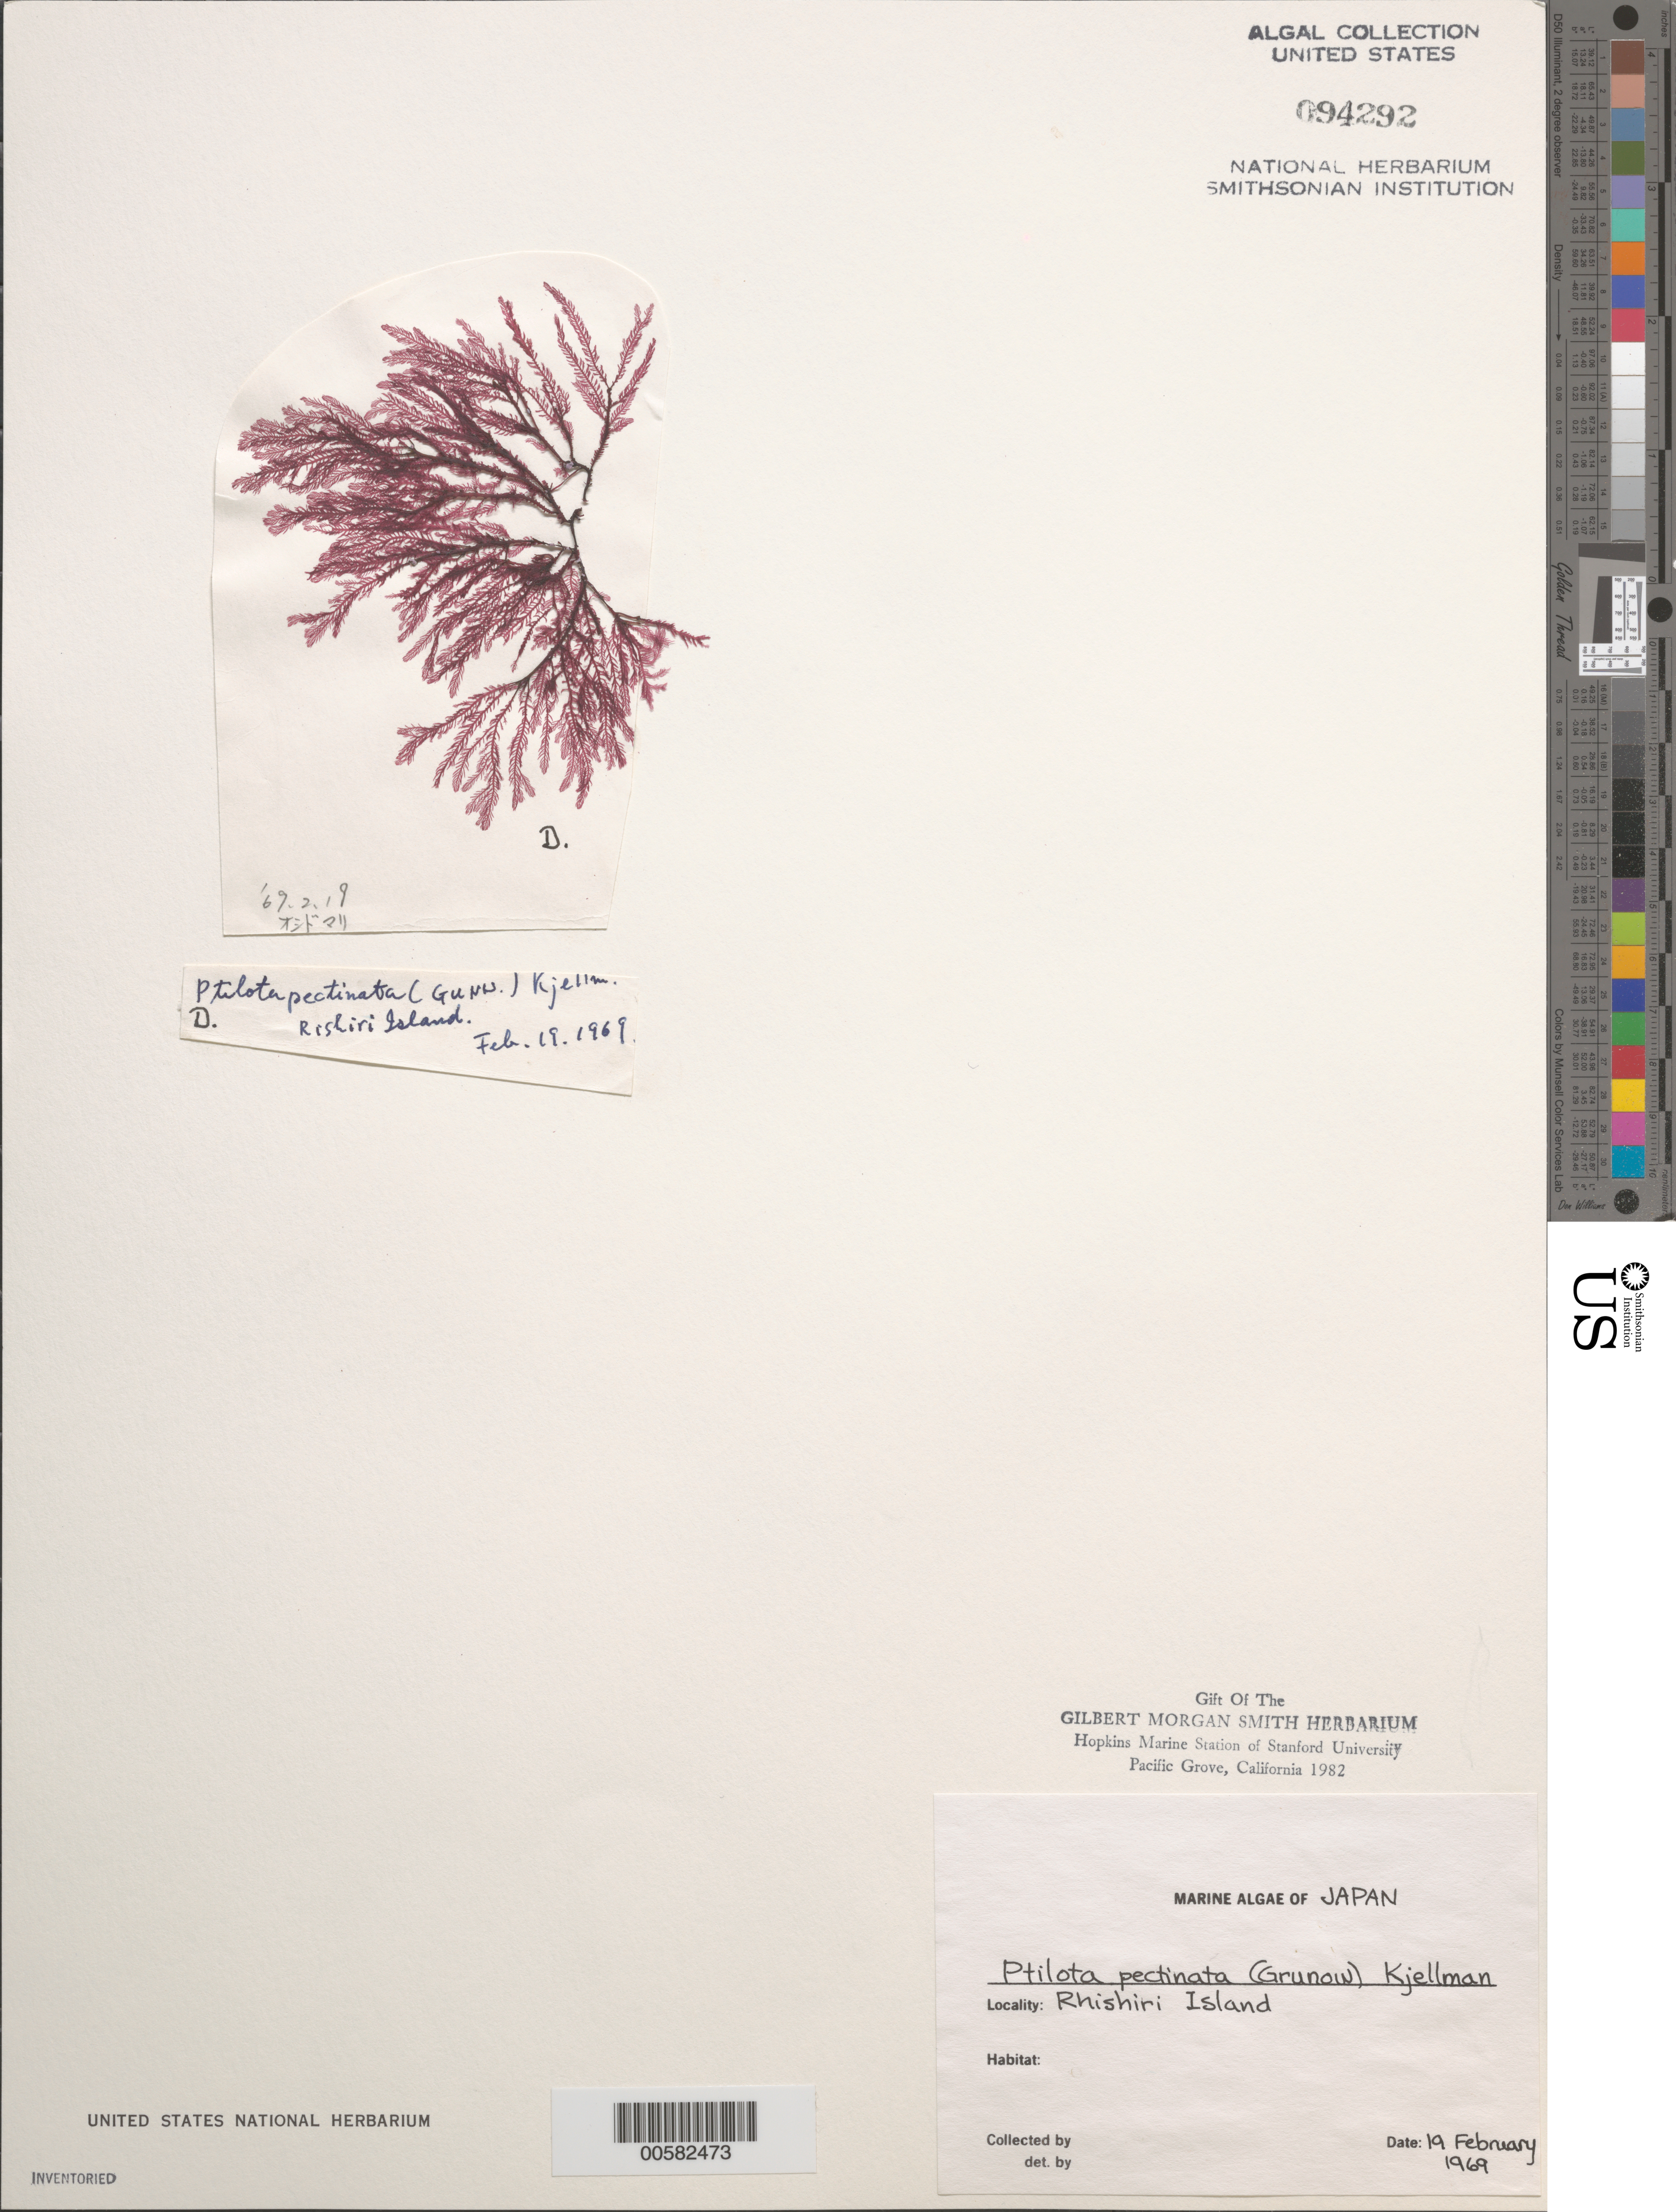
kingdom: Plantae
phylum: Rhodophyta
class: Florideophyceae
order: Ceramiales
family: Wrangeliaceae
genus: Ptilota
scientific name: Ptilota serrata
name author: Kützing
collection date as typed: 19 Feb 1969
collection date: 1969-02-19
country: Japan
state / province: Hokkaido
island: Rishiri (Rhishiri)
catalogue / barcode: US 94292